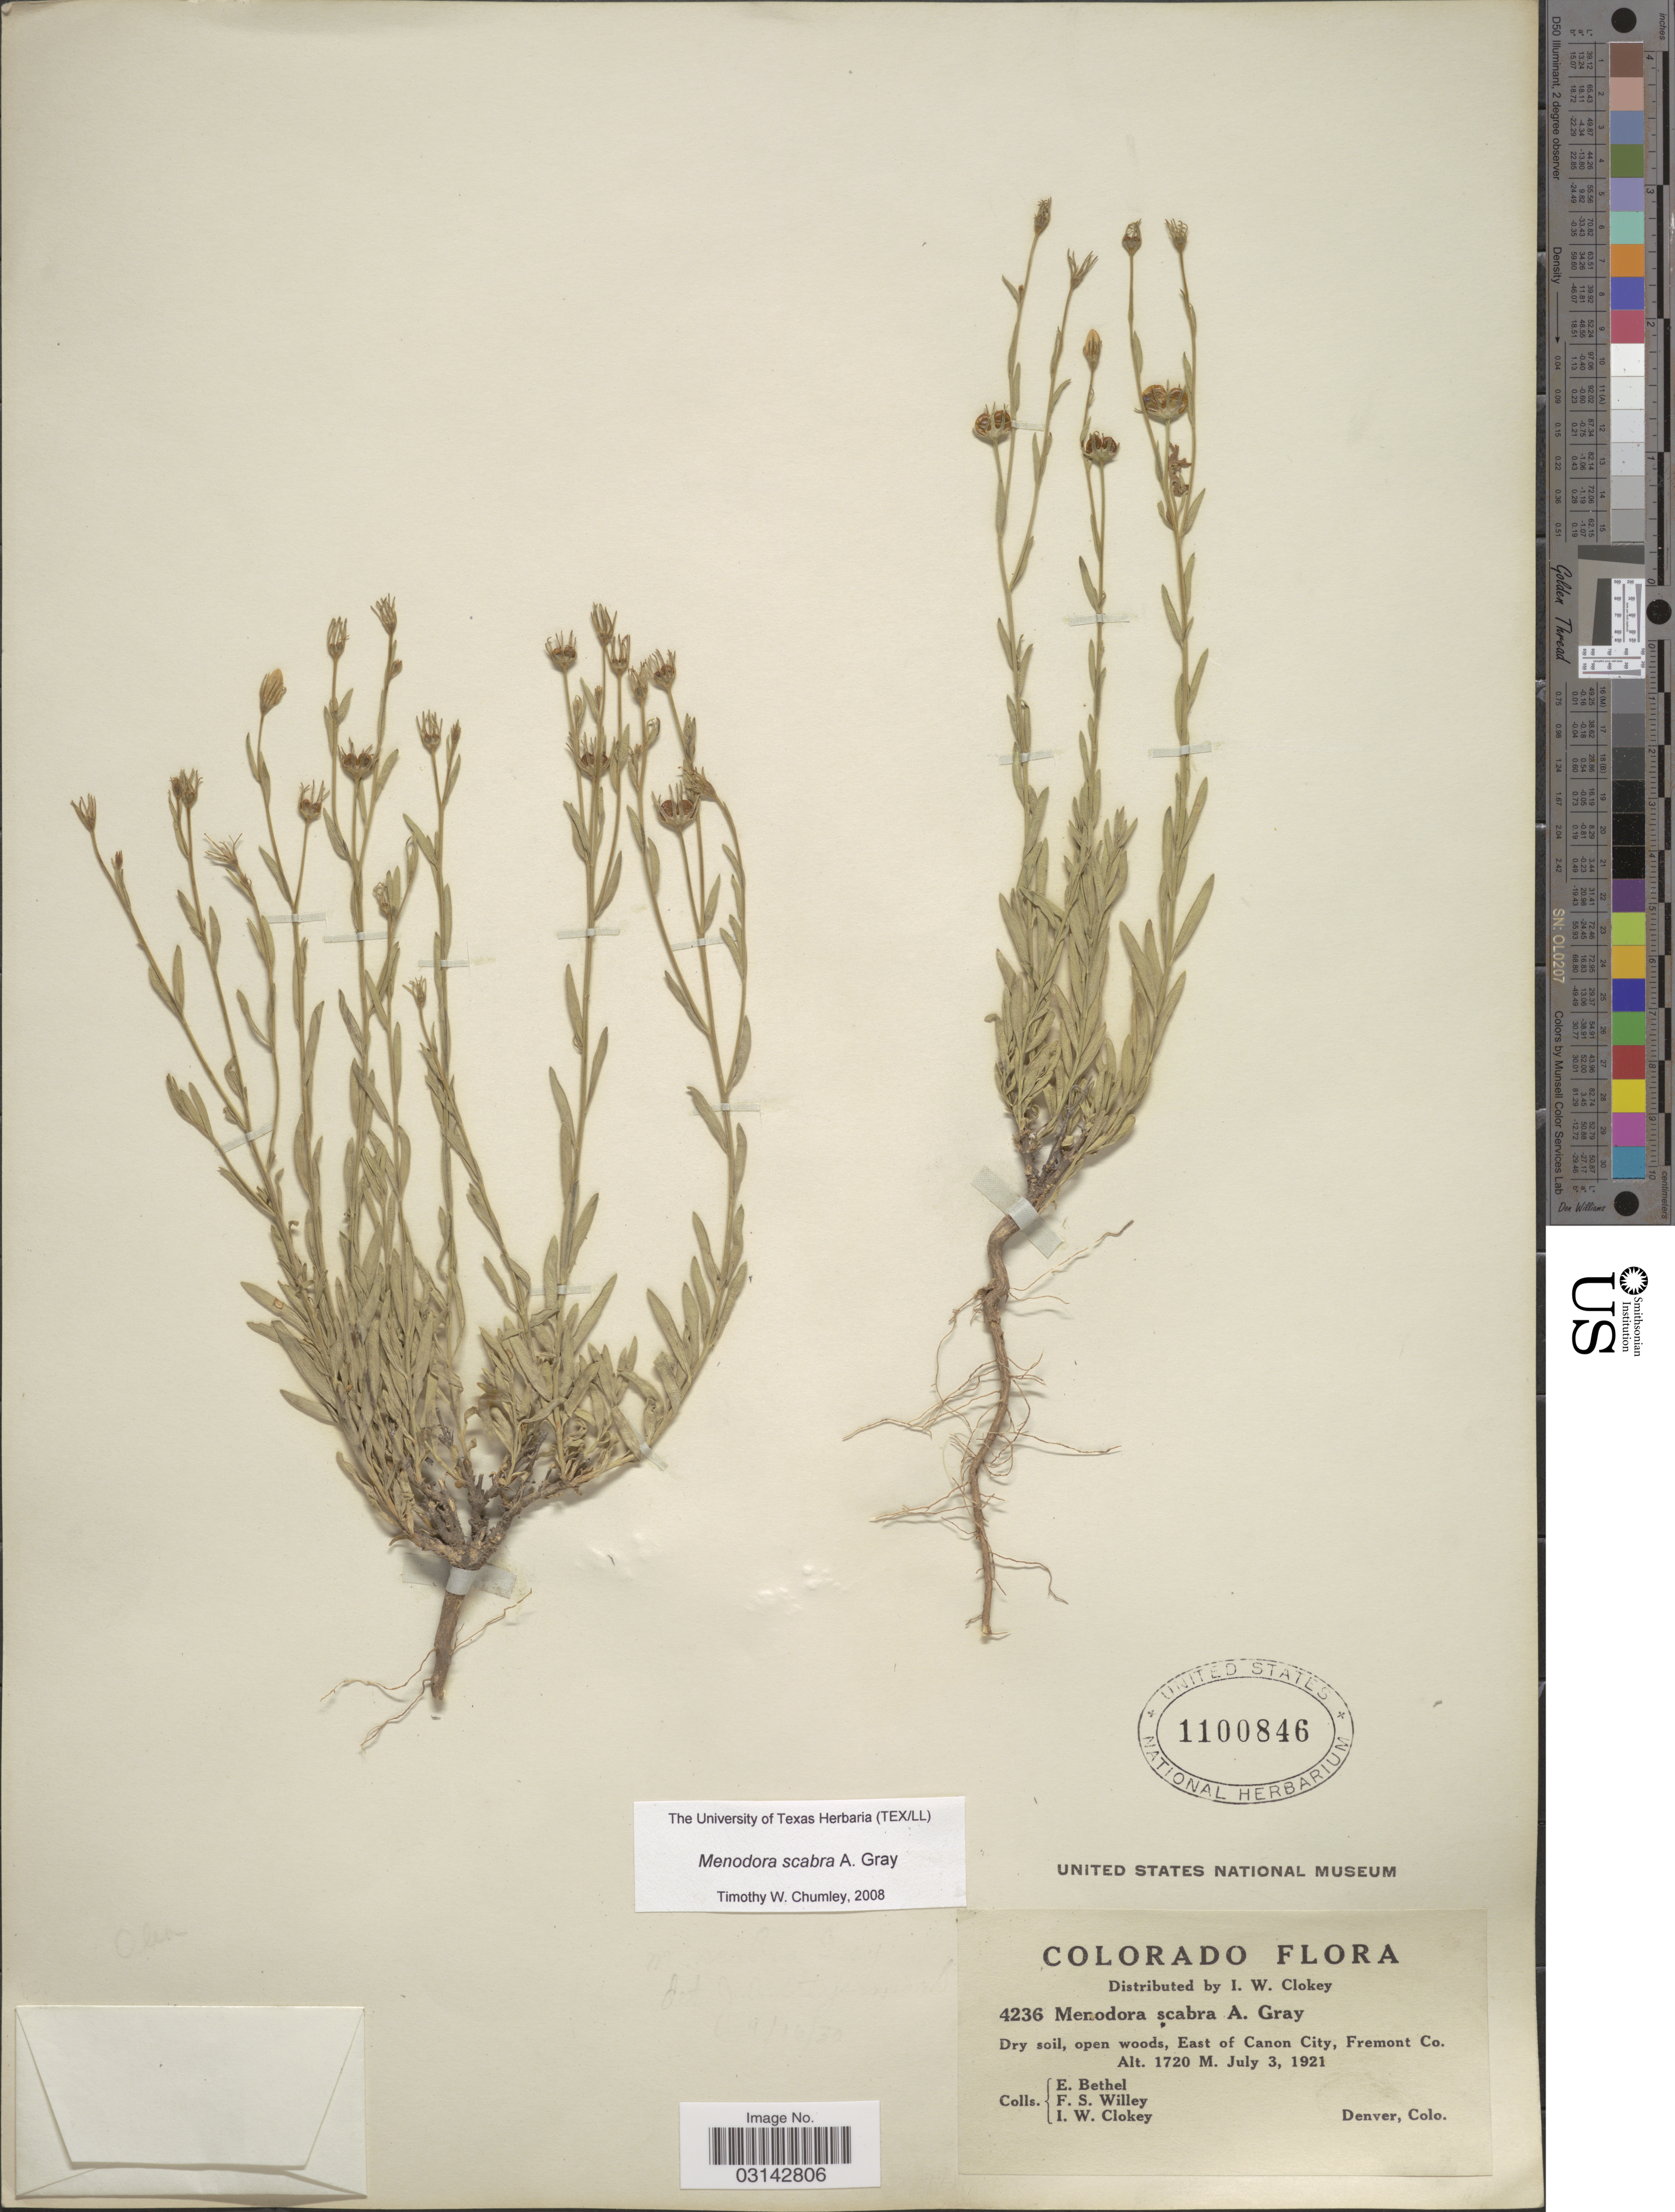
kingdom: Plantae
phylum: Tracheophyta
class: Magnoliopsida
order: Lamiales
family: Oleaceae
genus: Menodora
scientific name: Menodora scabra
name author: A. Gray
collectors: E. Bethel, F. Willey & I. W. Clokey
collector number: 4236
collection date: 1921-07-03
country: United States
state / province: Colorado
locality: East of Canon City, Fremont Co.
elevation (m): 1720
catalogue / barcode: US 1100846